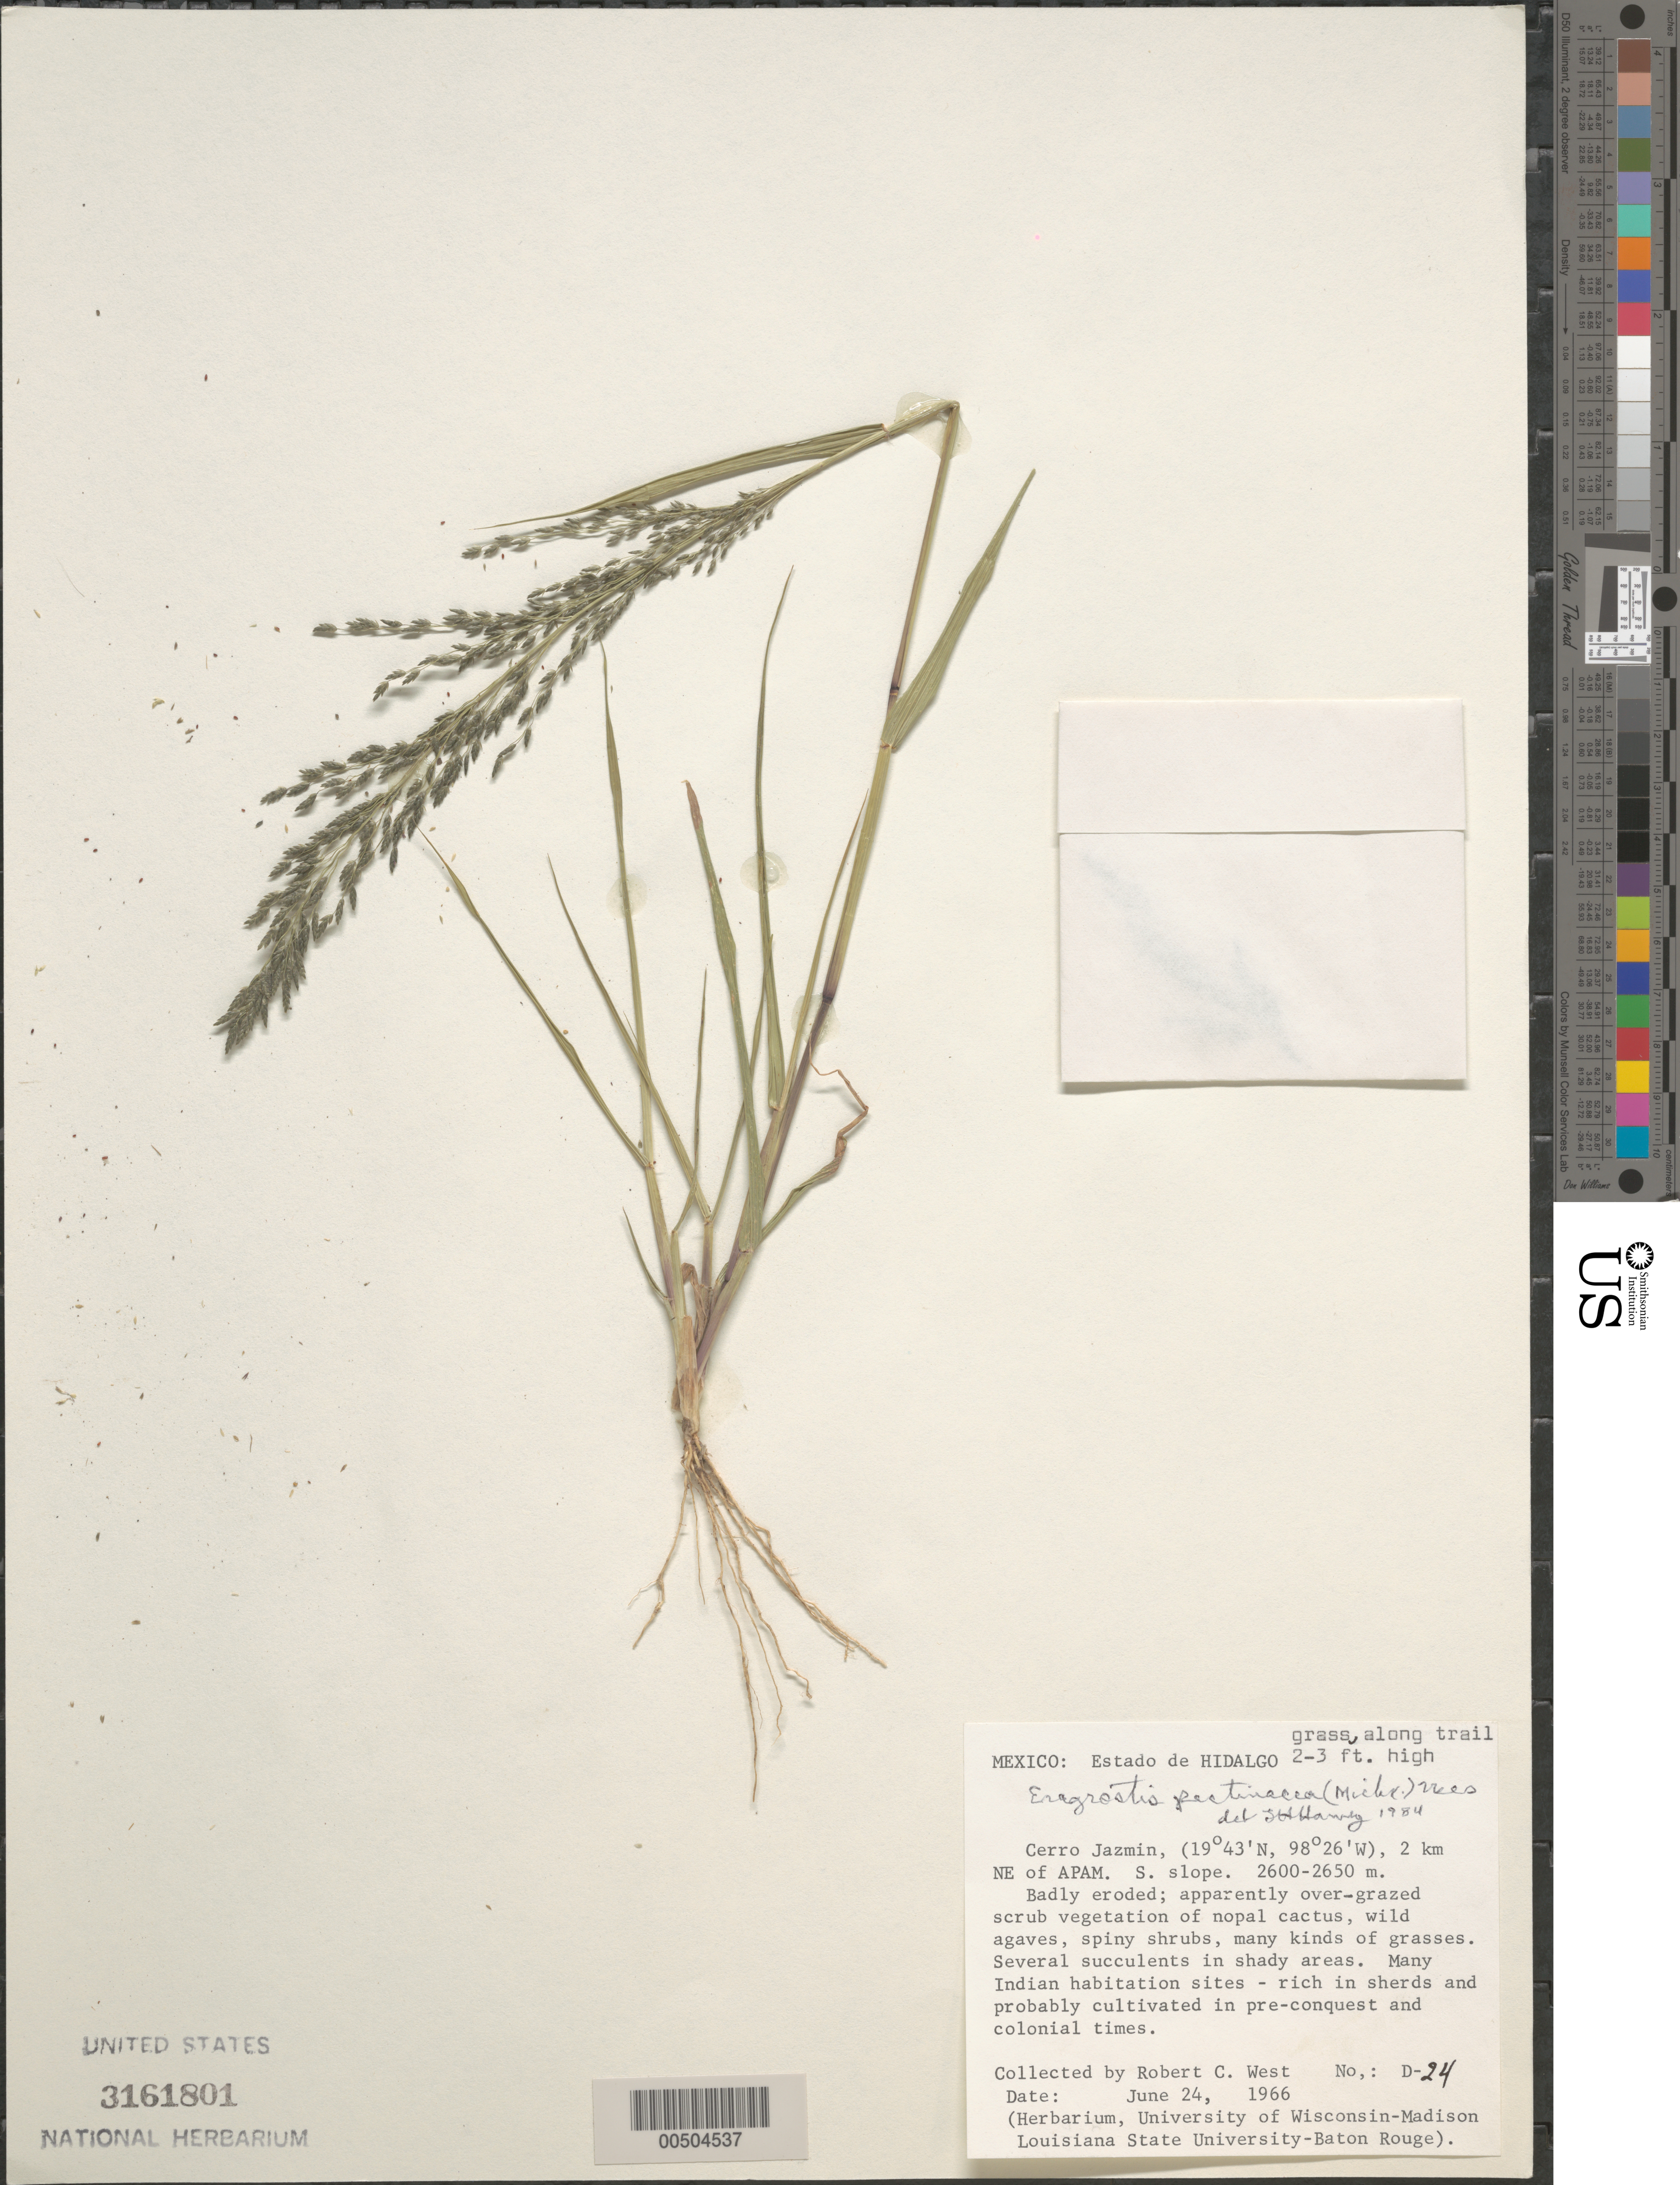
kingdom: Plantae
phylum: Tracheophyta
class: Liliopsida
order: Poales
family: Poaceae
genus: Eragrostis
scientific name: Eragrostis pectinacea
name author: (Michx.) Nees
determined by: Harvey, L. H.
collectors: R. West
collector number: D-24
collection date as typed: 24 Jun 1966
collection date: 1966-06-24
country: Mexico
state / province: Hidalgo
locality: Cerro Jazmin, 2 km NE of APAM, S slope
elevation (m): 2600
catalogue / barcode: US 3161801